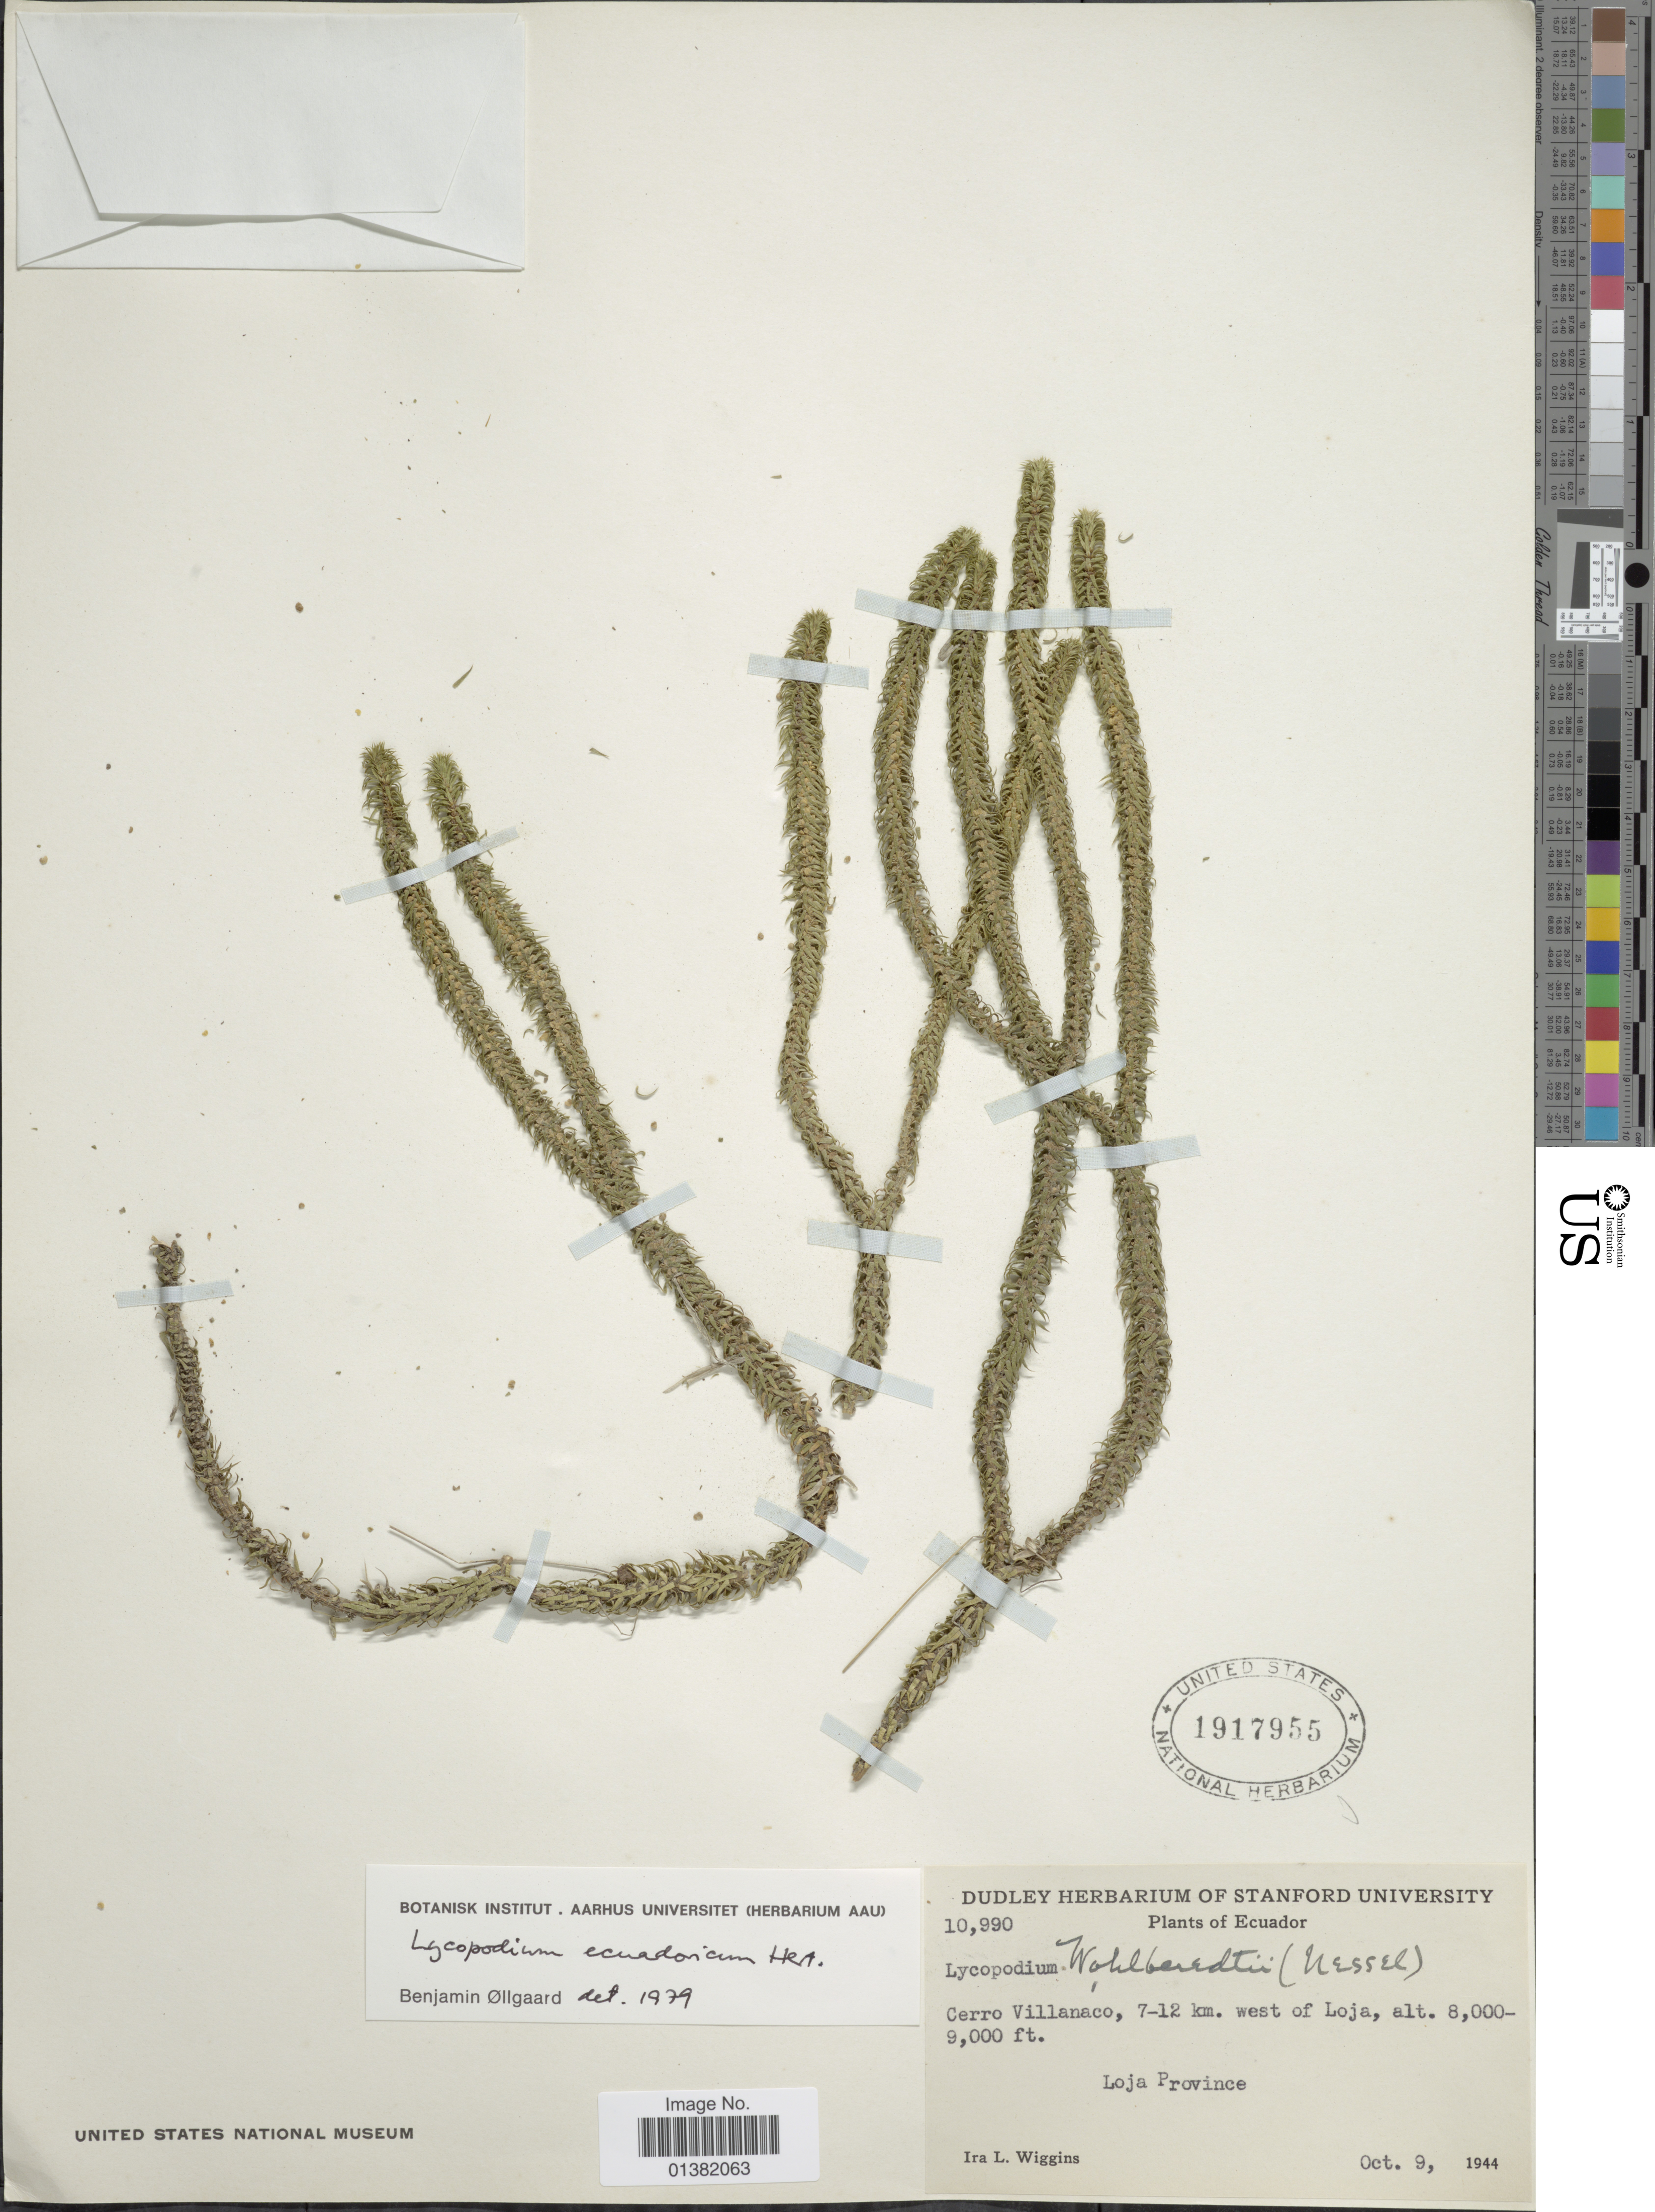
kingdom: Plantae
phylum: Tracheophyta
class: Lycopodiopsida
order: Lycopodiales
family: Lycopodiaceae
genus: Phlegmariurus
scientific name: Phlegmariurus eversus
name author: (Poir.) B. Øllg.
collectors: I. L. Wiggins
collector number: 10990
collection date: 1944-10-09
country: Ecuador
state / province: Loja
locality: Cerro Villanaco, 7-12 km. west of Loja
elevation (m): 2438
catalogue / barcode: US 1917955